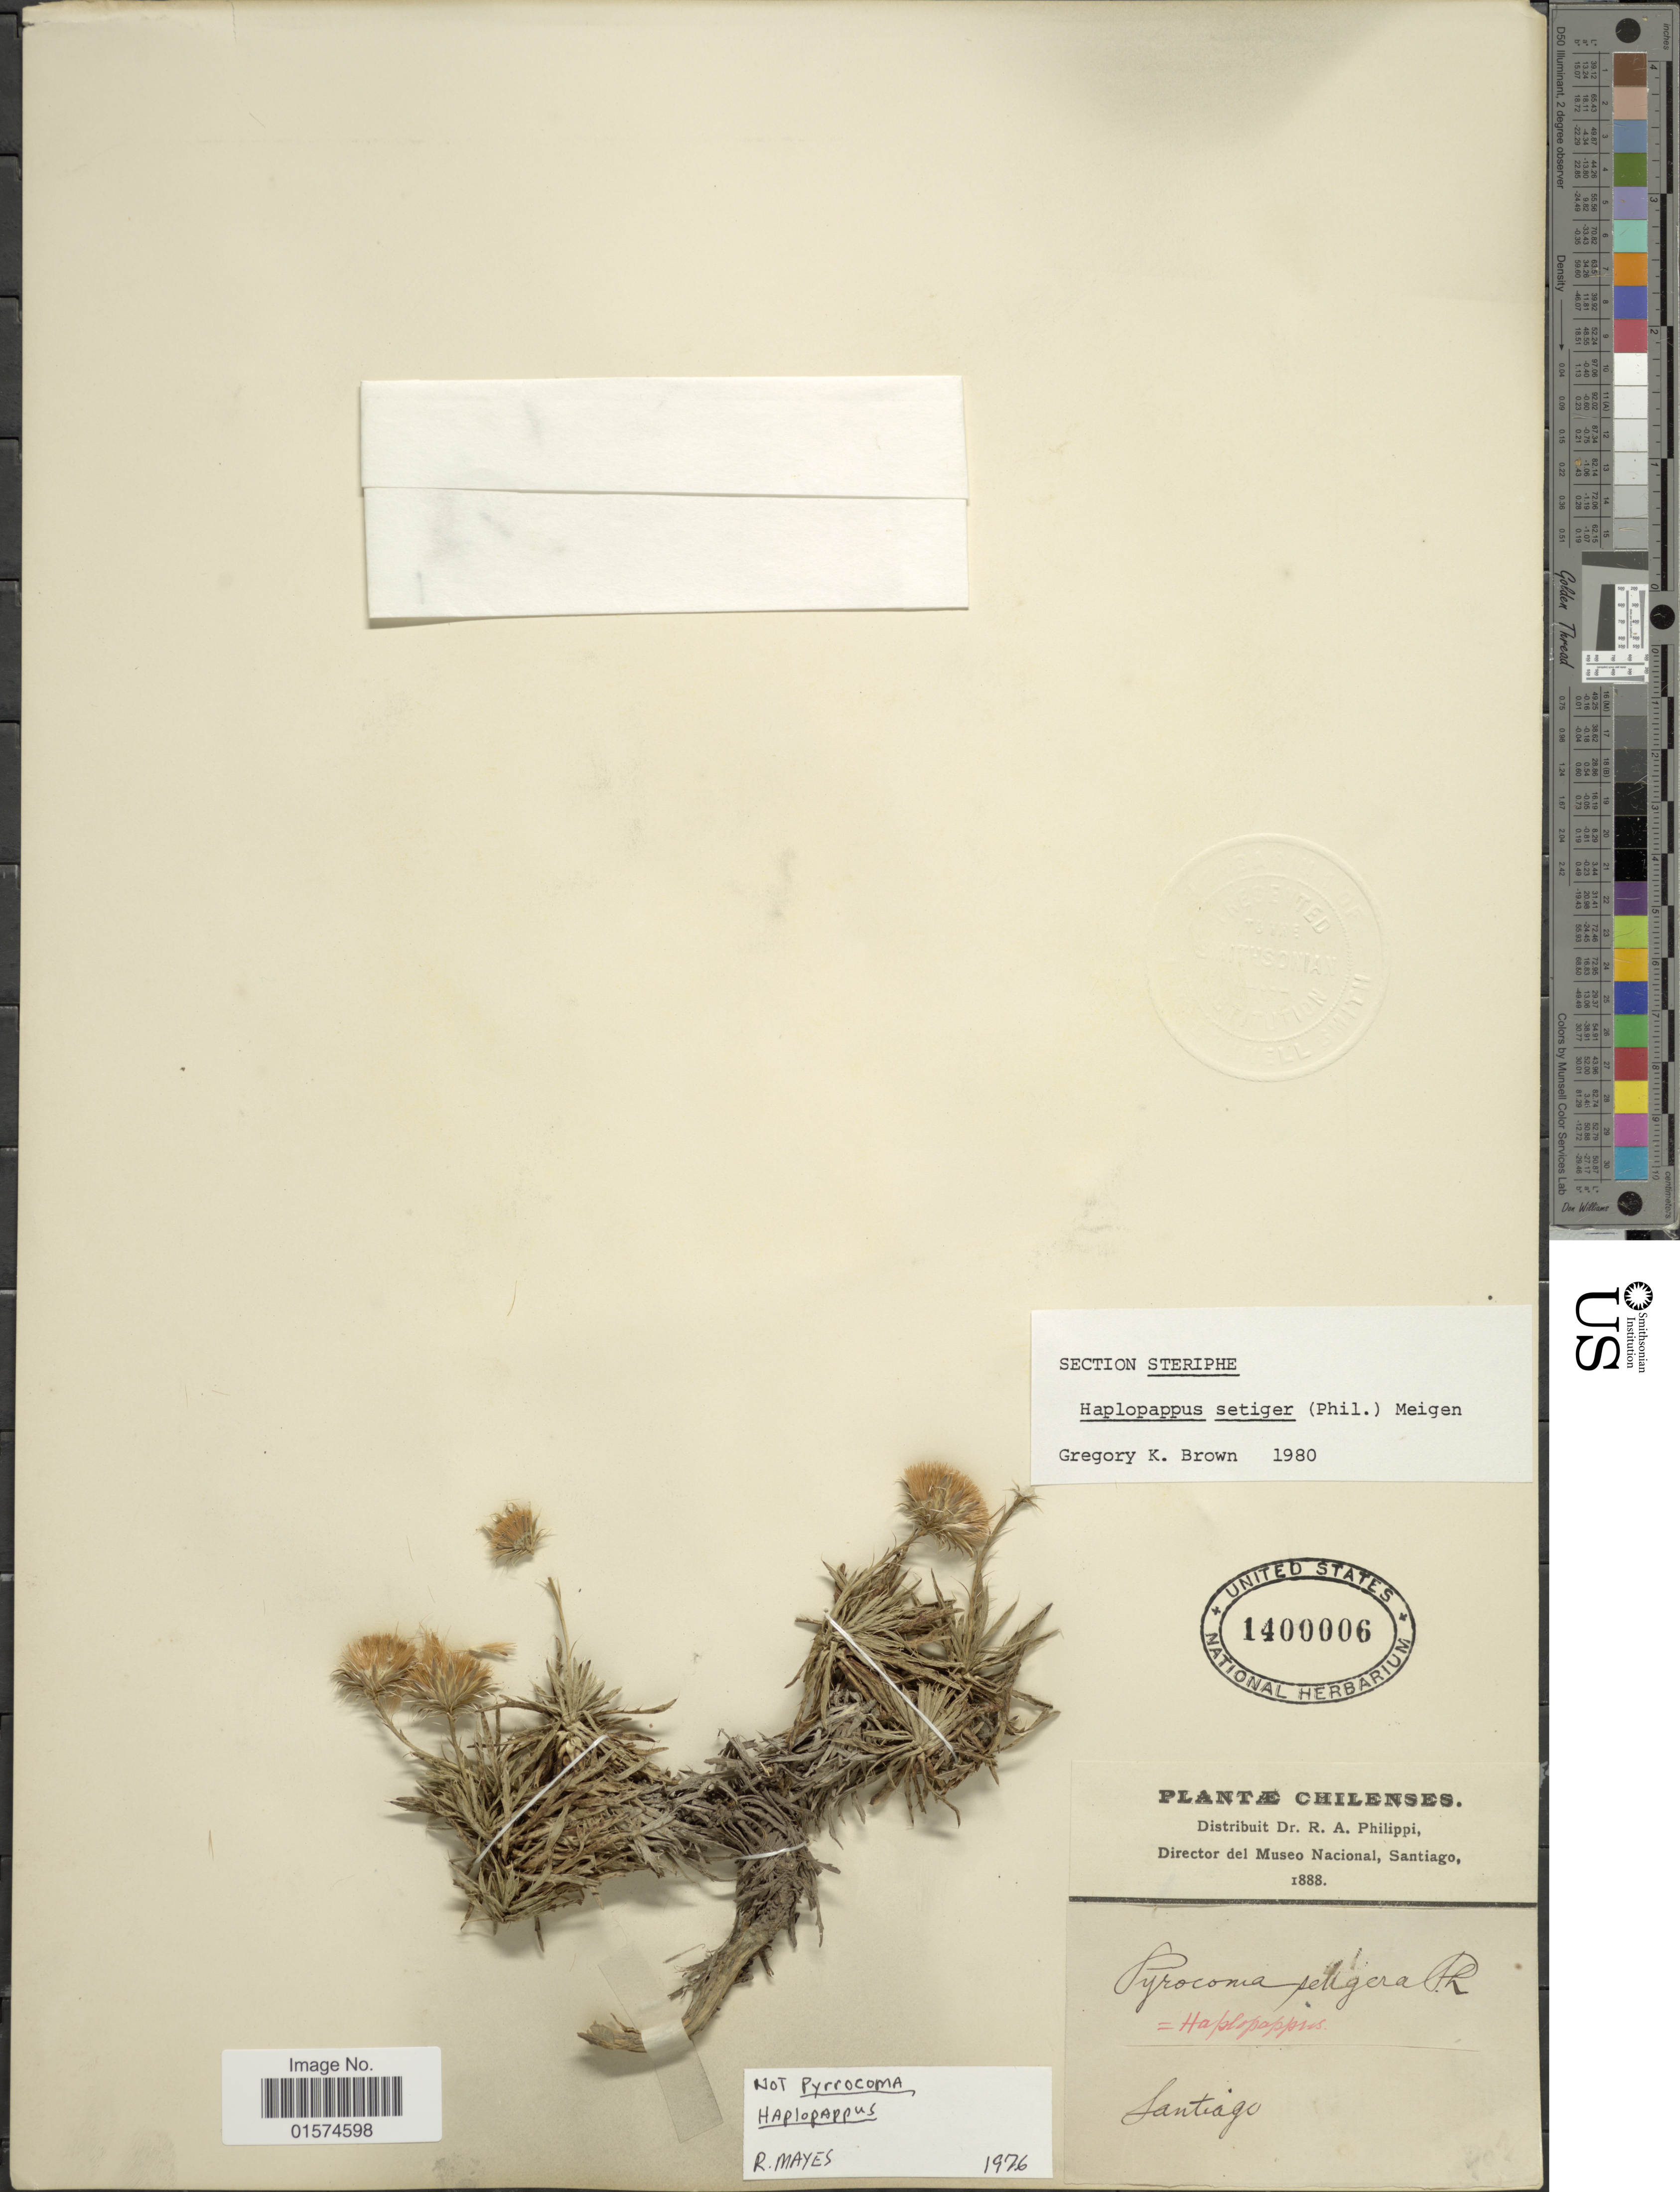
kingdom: Plantae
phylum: Tracheophyta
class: Magnoliopsida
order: Asterales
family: Asteraceae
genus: Haplopappus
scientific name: Haplopappus setigerus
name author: (Phil.) Meigen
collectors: R. A. Philippi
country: Chile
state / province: Región Metropolitana (RM)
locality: Santiago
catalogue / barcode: US 1400006